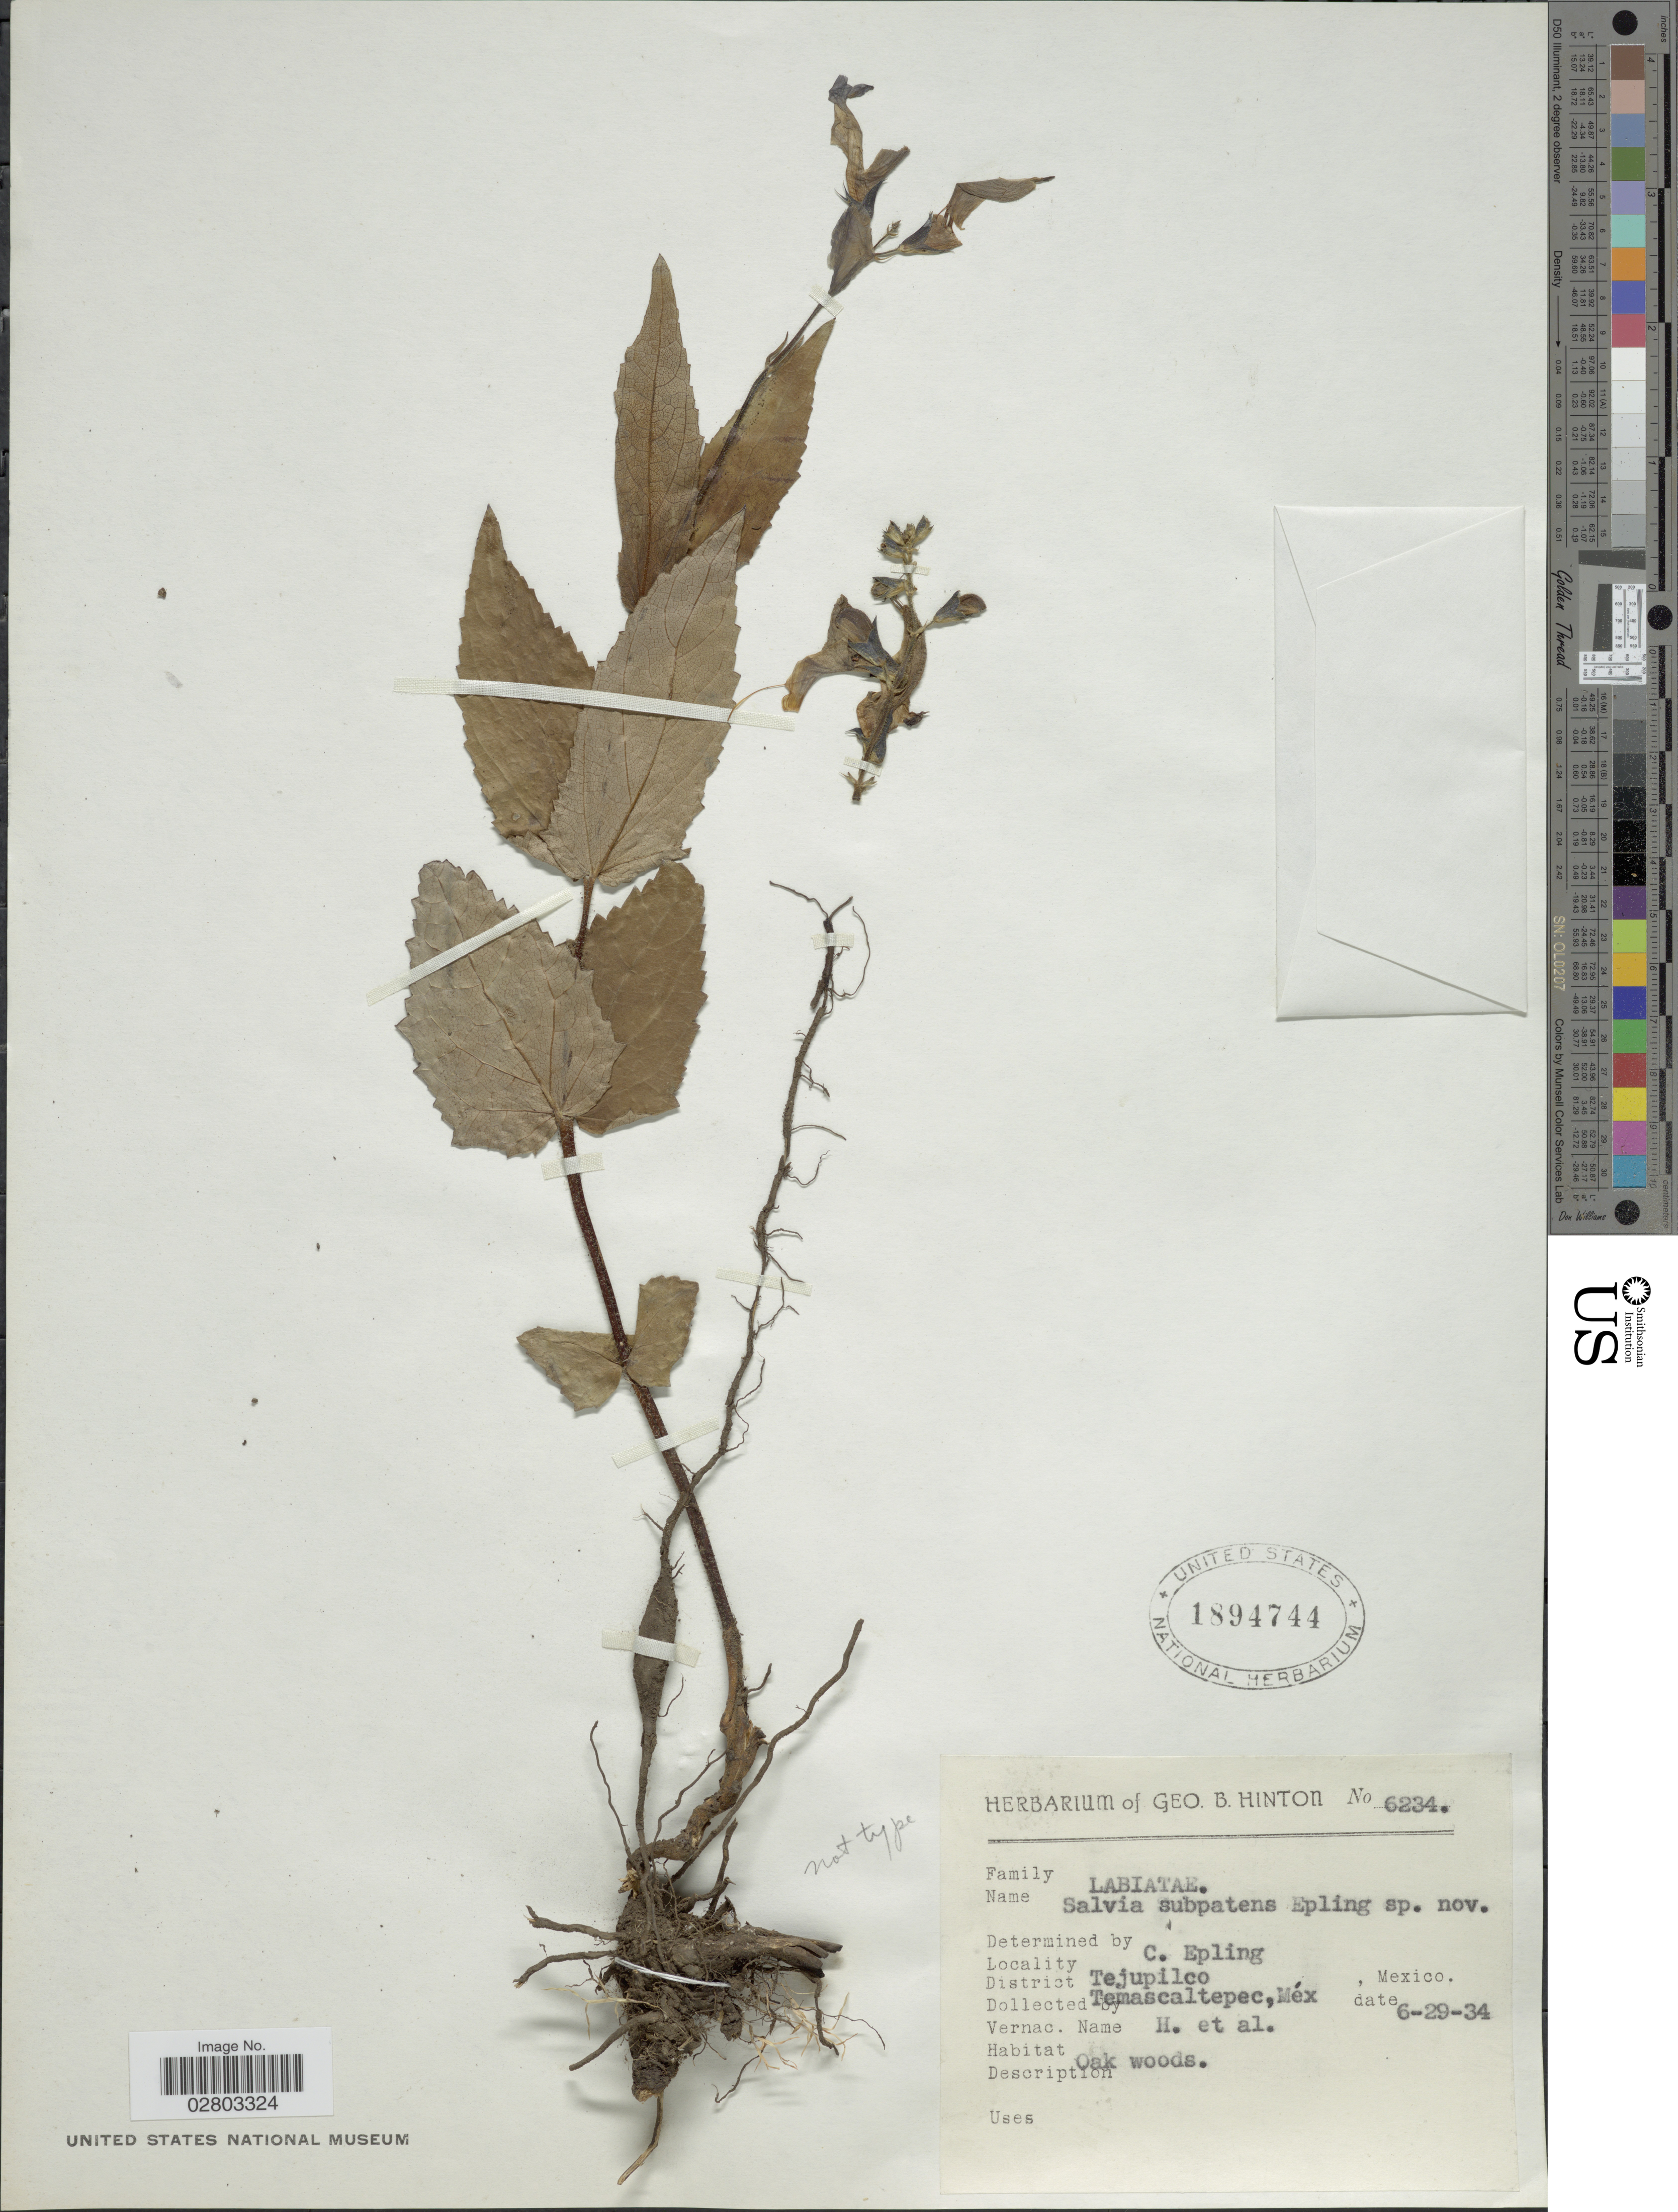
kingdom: Plantae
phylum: Tracheophyta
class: Magnoliopsida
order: Lamiales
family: Lamiaceae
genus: Salvia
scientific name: Salvia subpatens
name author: Epling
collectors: G. B. Hinton & et al.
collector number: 6234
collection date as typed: Transcribed d/m/y: 29/6/34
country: Mexico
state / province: México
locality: Tejupilco, District Temascaltepec.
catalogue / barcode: US 1894744